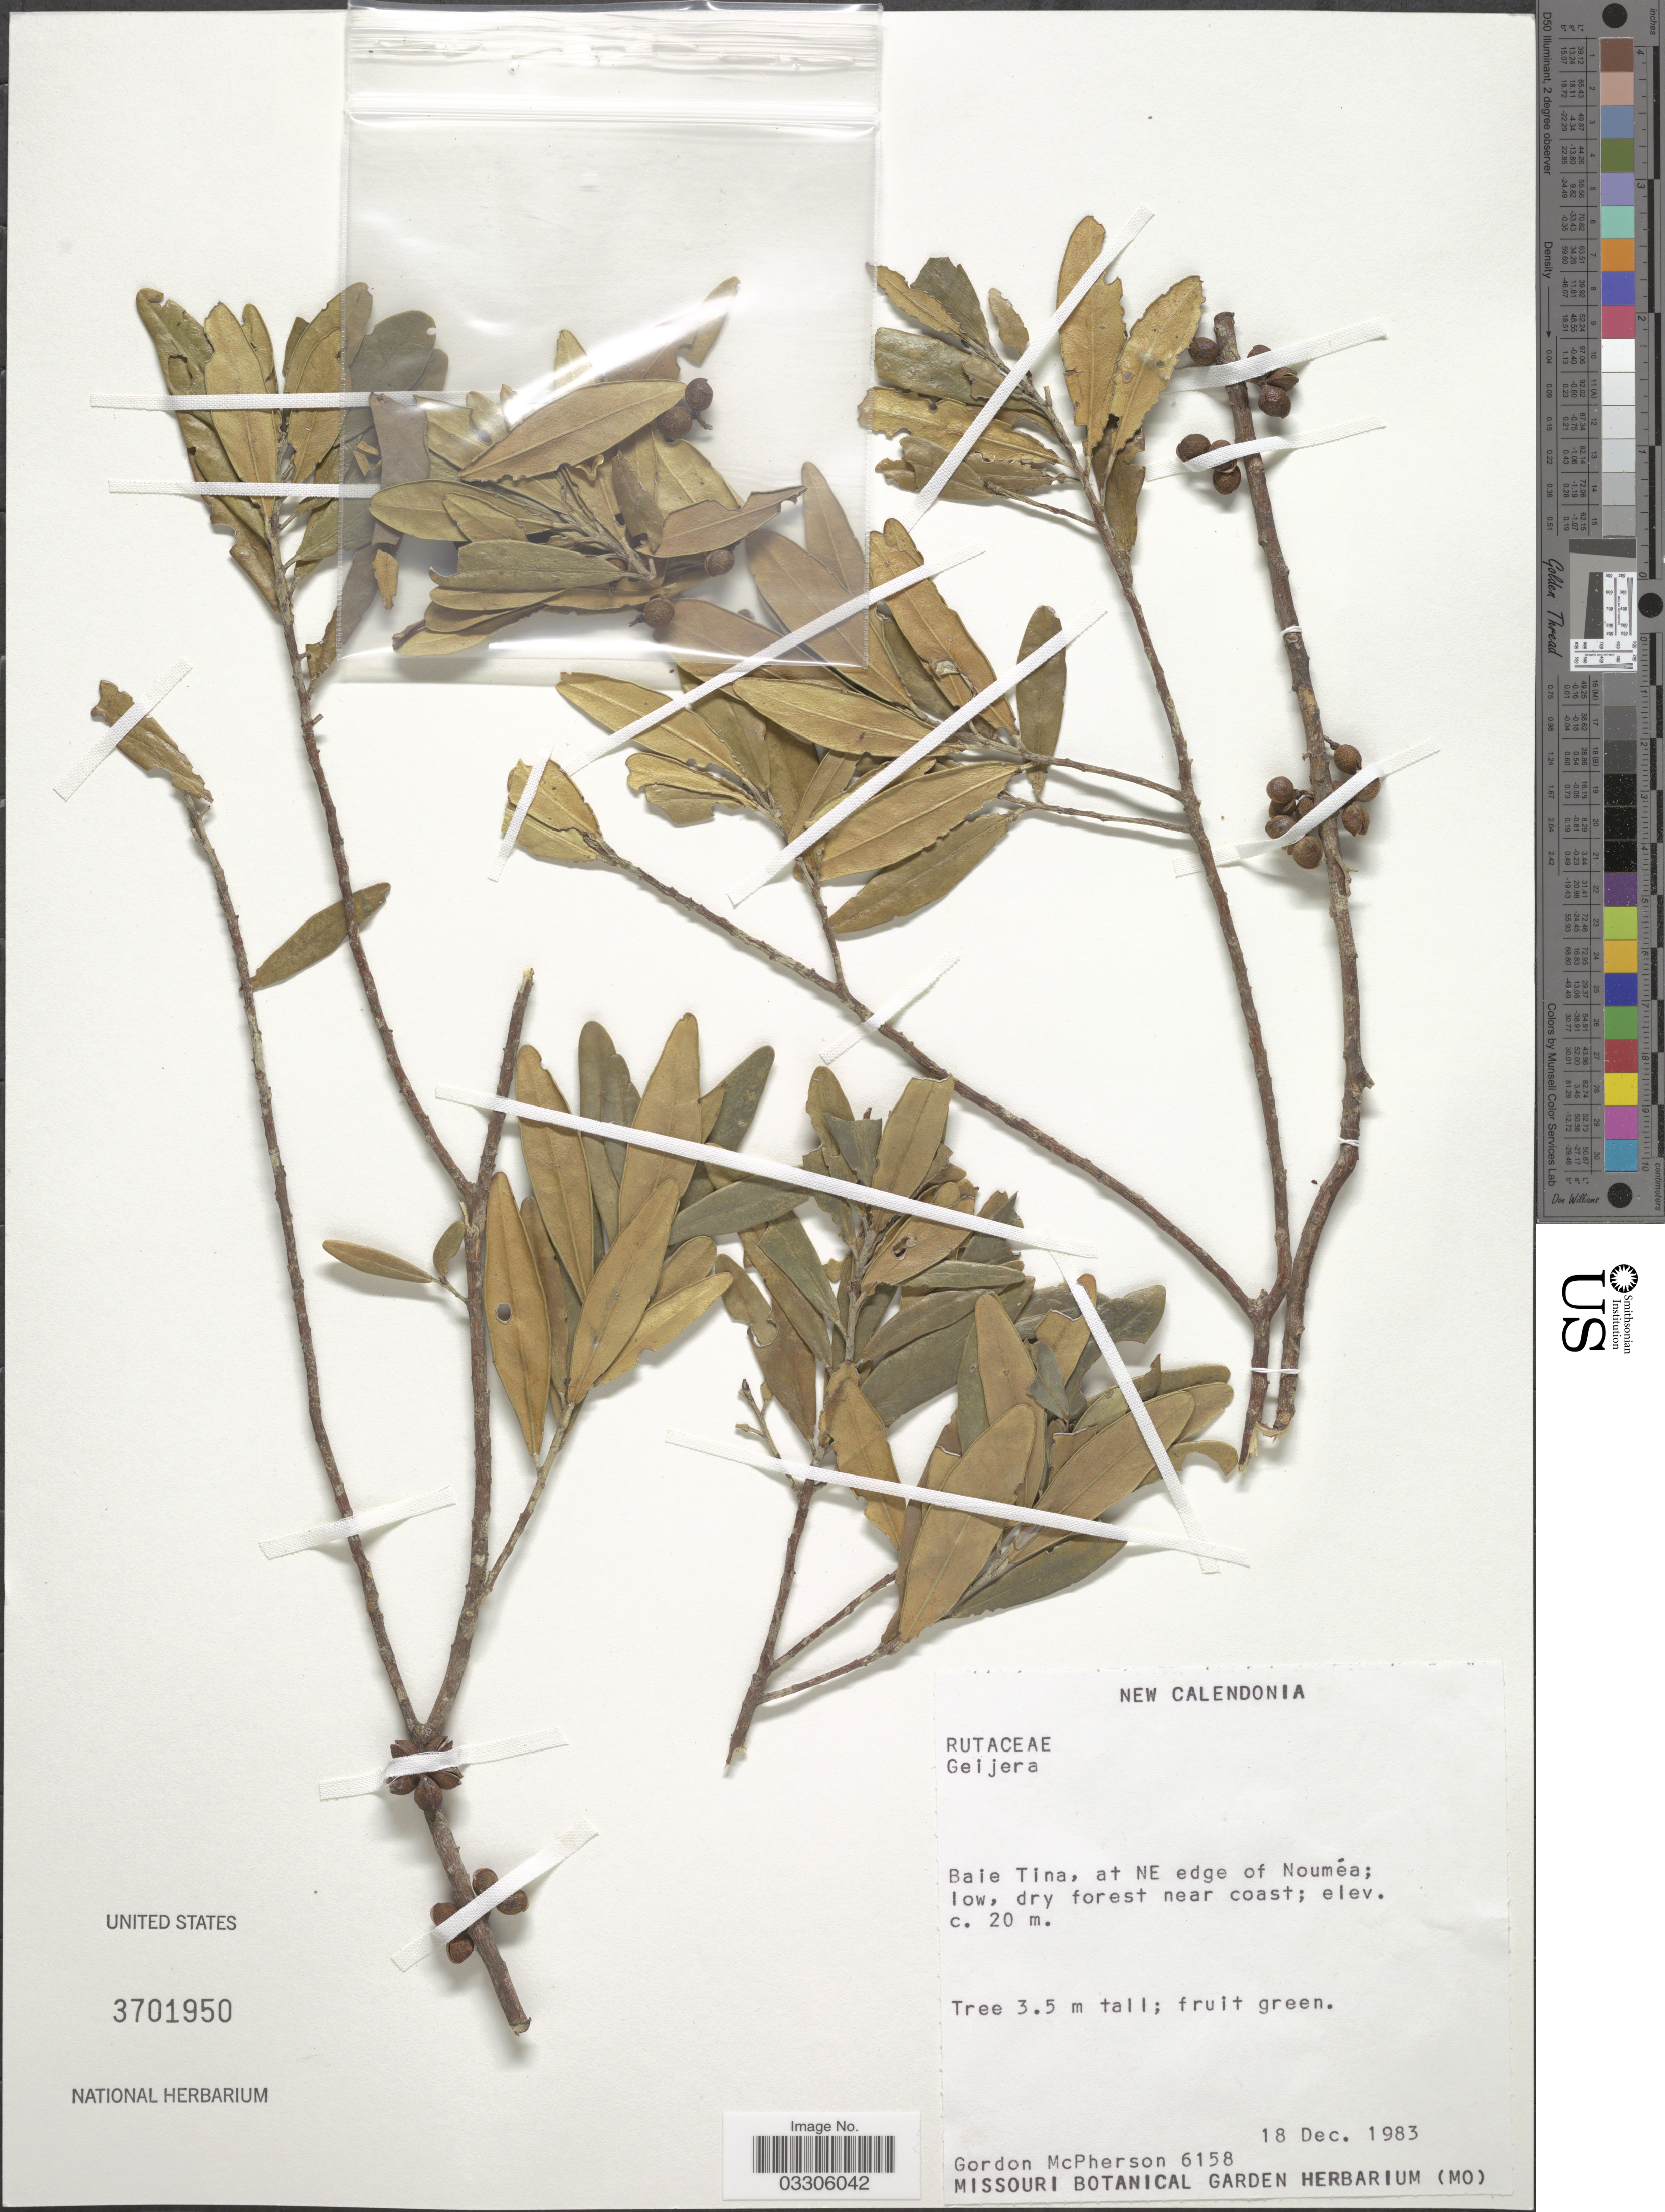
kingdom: Plantae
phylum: Tracheophyta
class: Magnoliopsida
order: Sapindales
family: Rutaceae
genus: Geijera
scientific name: Geijera sp.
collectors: G. D. McPherson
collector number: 6158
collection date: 1983-12-18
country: New Caledonia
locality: Baie Tina, at NE edge of Nouméa.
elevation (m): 20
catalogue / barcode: US 3701950